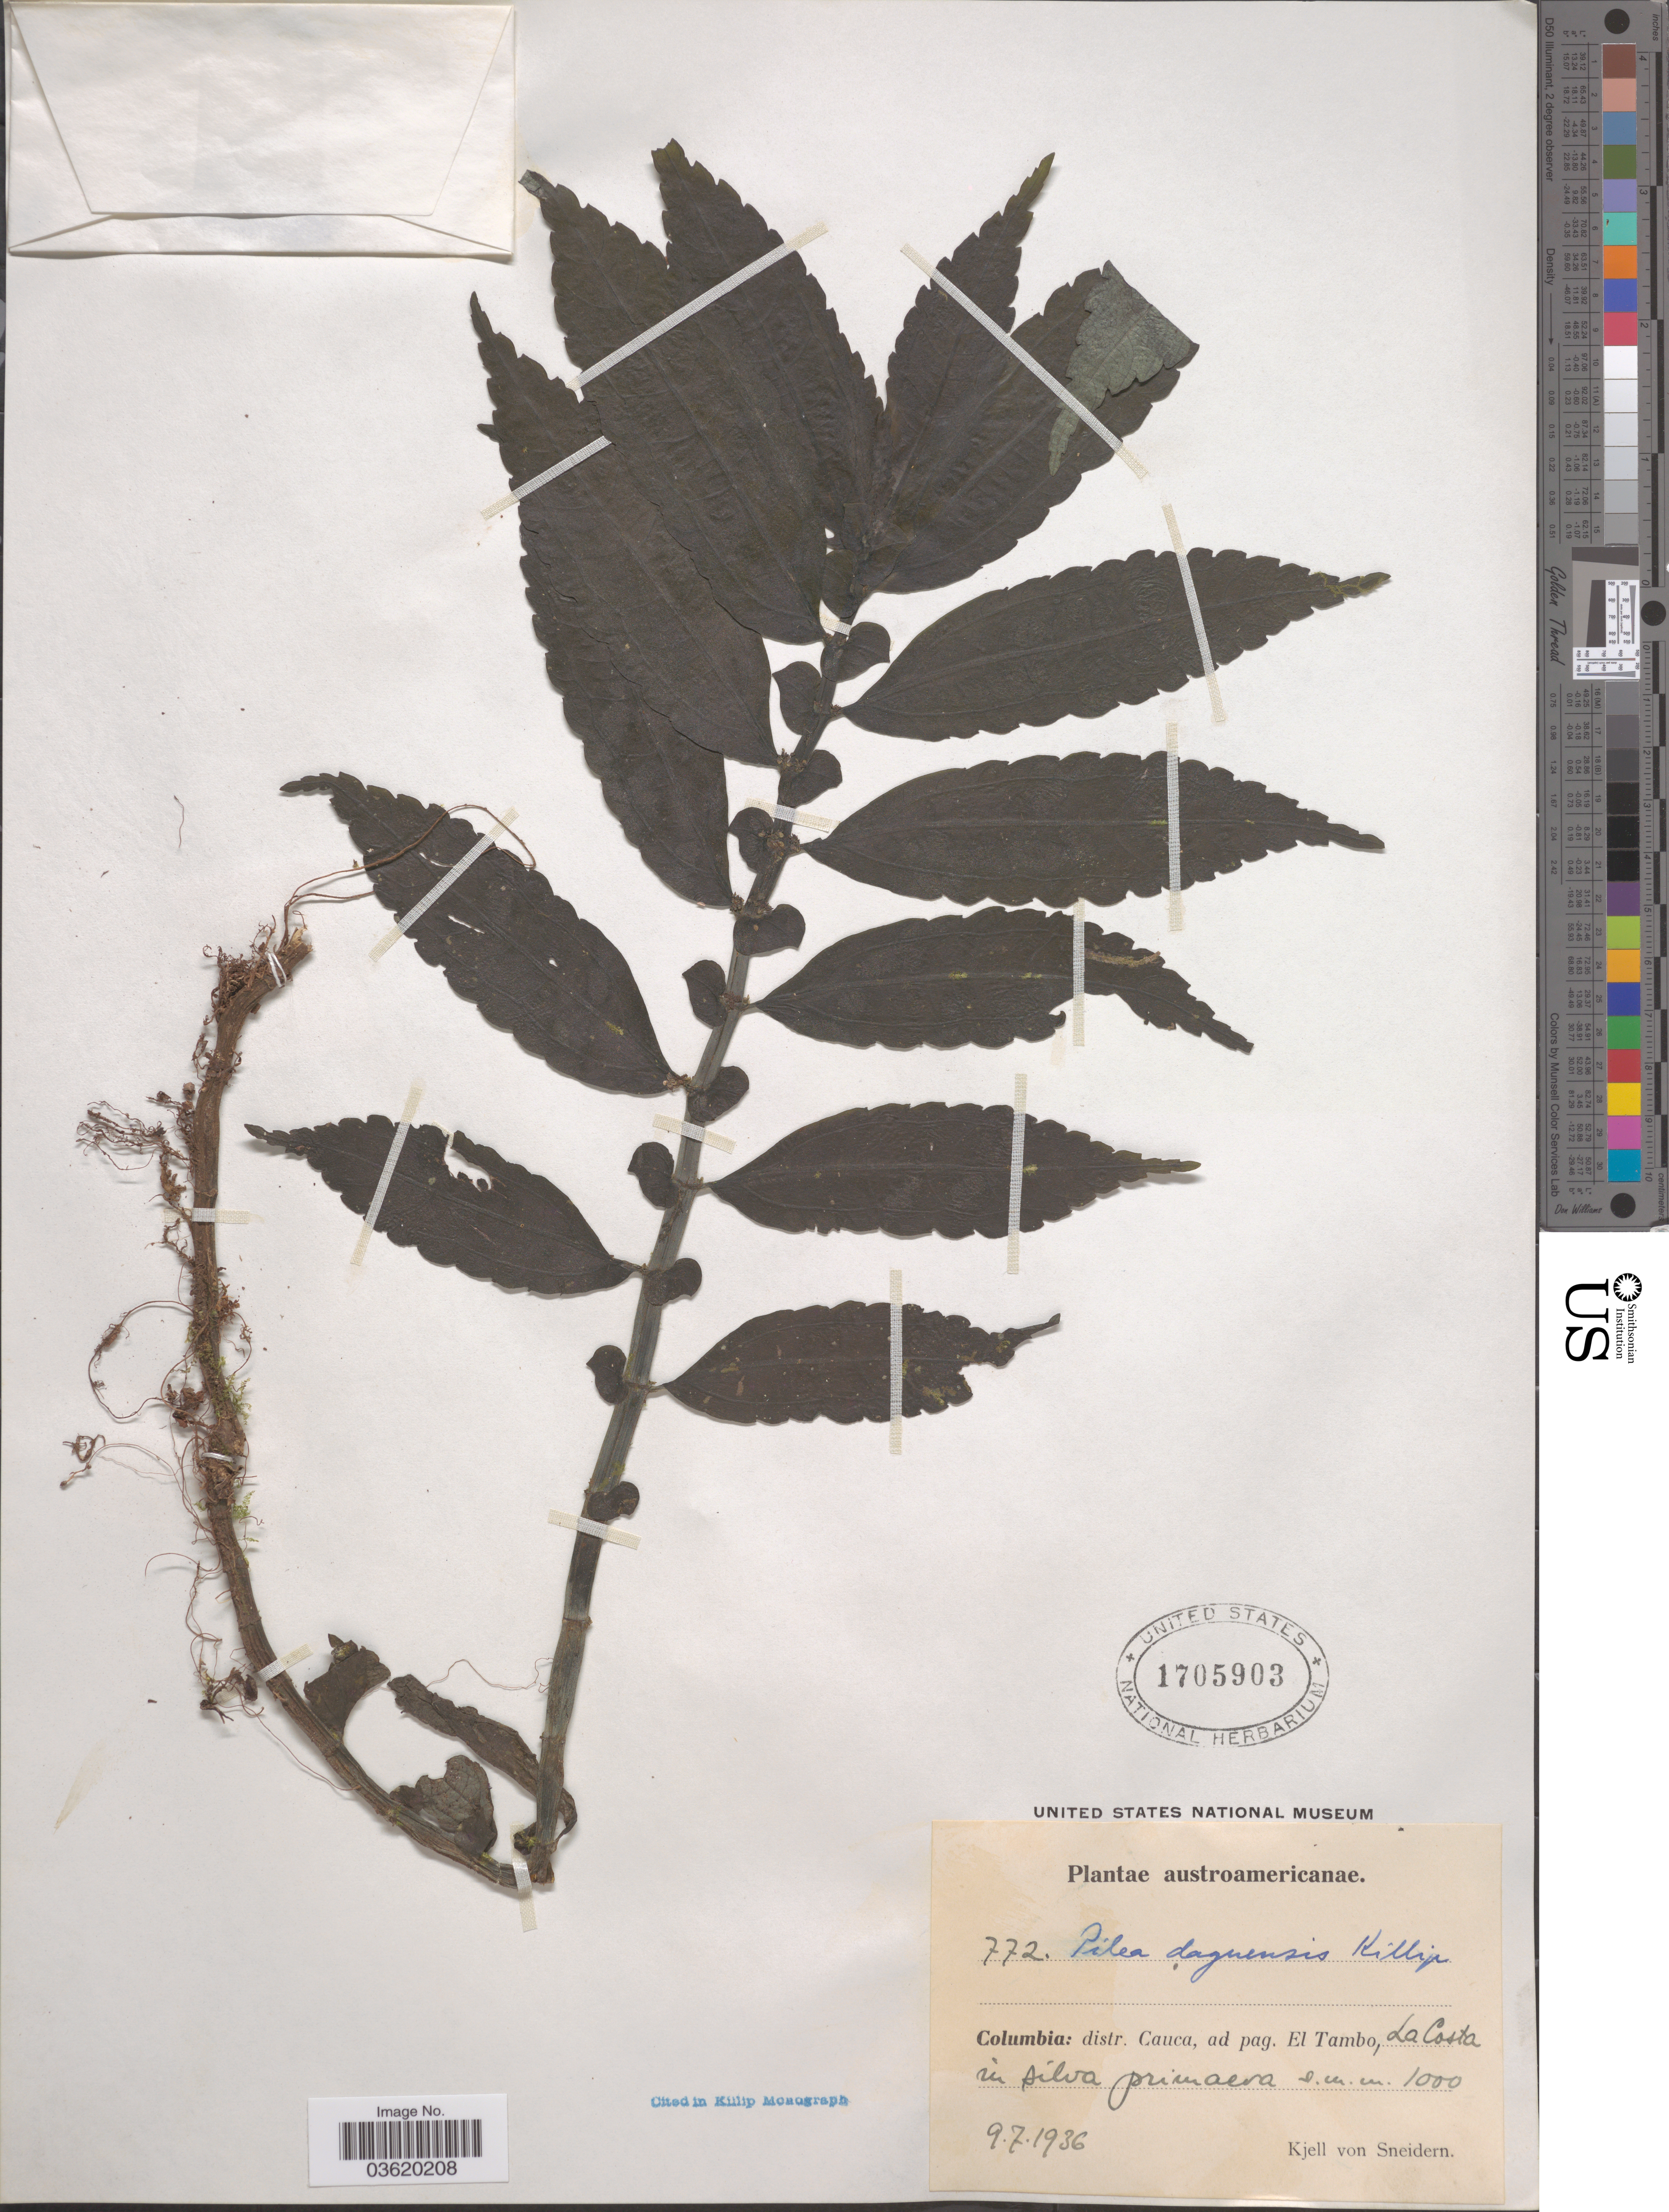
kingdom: Plantae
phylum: Tracheophyta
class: Magnoliopsida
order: Rosales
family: Urticaceae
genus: Pilea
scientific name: Pilea daguensis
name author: Killip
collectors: K. von Sneidern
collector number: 772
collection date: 1936-07-09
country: Colombia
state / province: Cauca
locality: Austroamericanae. Distr. Cauca, ad pag. El Tambo, la Costa.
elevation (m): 1000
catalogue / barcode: US 1705903